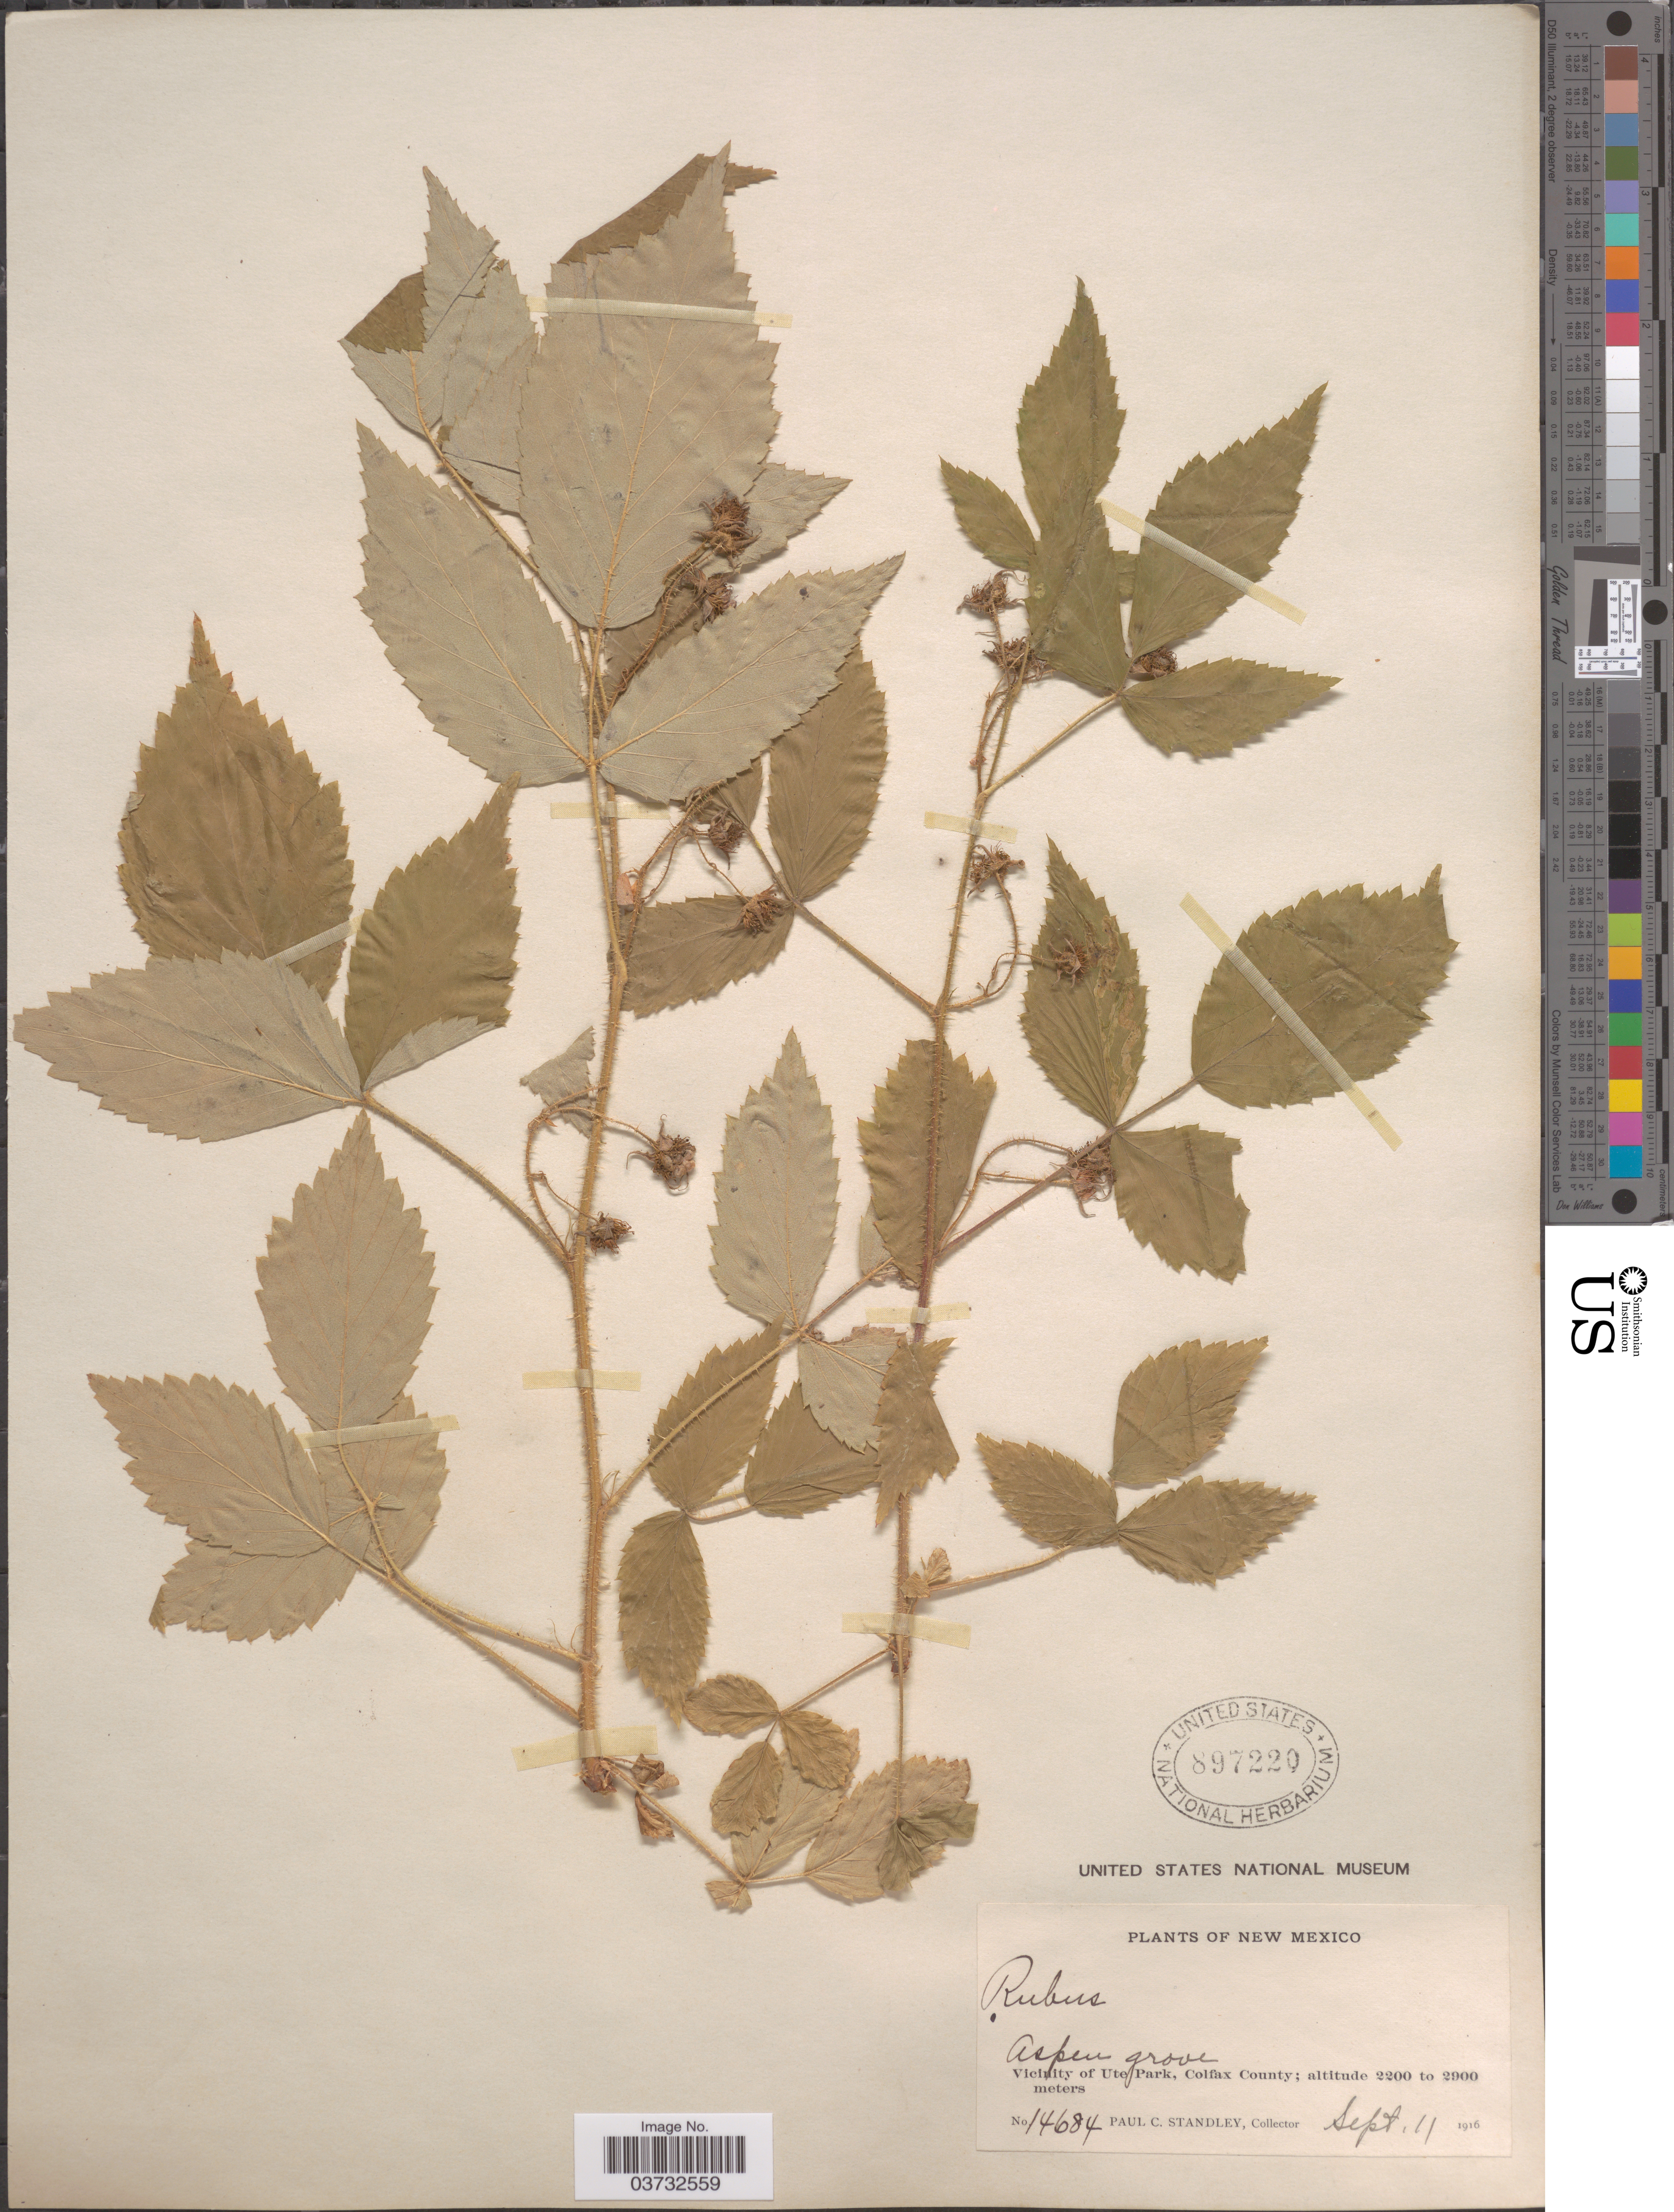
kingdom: Plantae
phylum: Tracheophyta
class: Magnoliopsida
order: Rosales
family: Rosaceae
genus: Rubus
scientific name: Rubus sp.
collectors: P. C. Standley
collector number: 14684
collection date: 1916-09-11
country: United States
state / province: New Mexico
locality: Aspen grove, Vicinity of Ute Park, Colfax County.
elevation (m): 2200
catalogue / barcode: US 897220